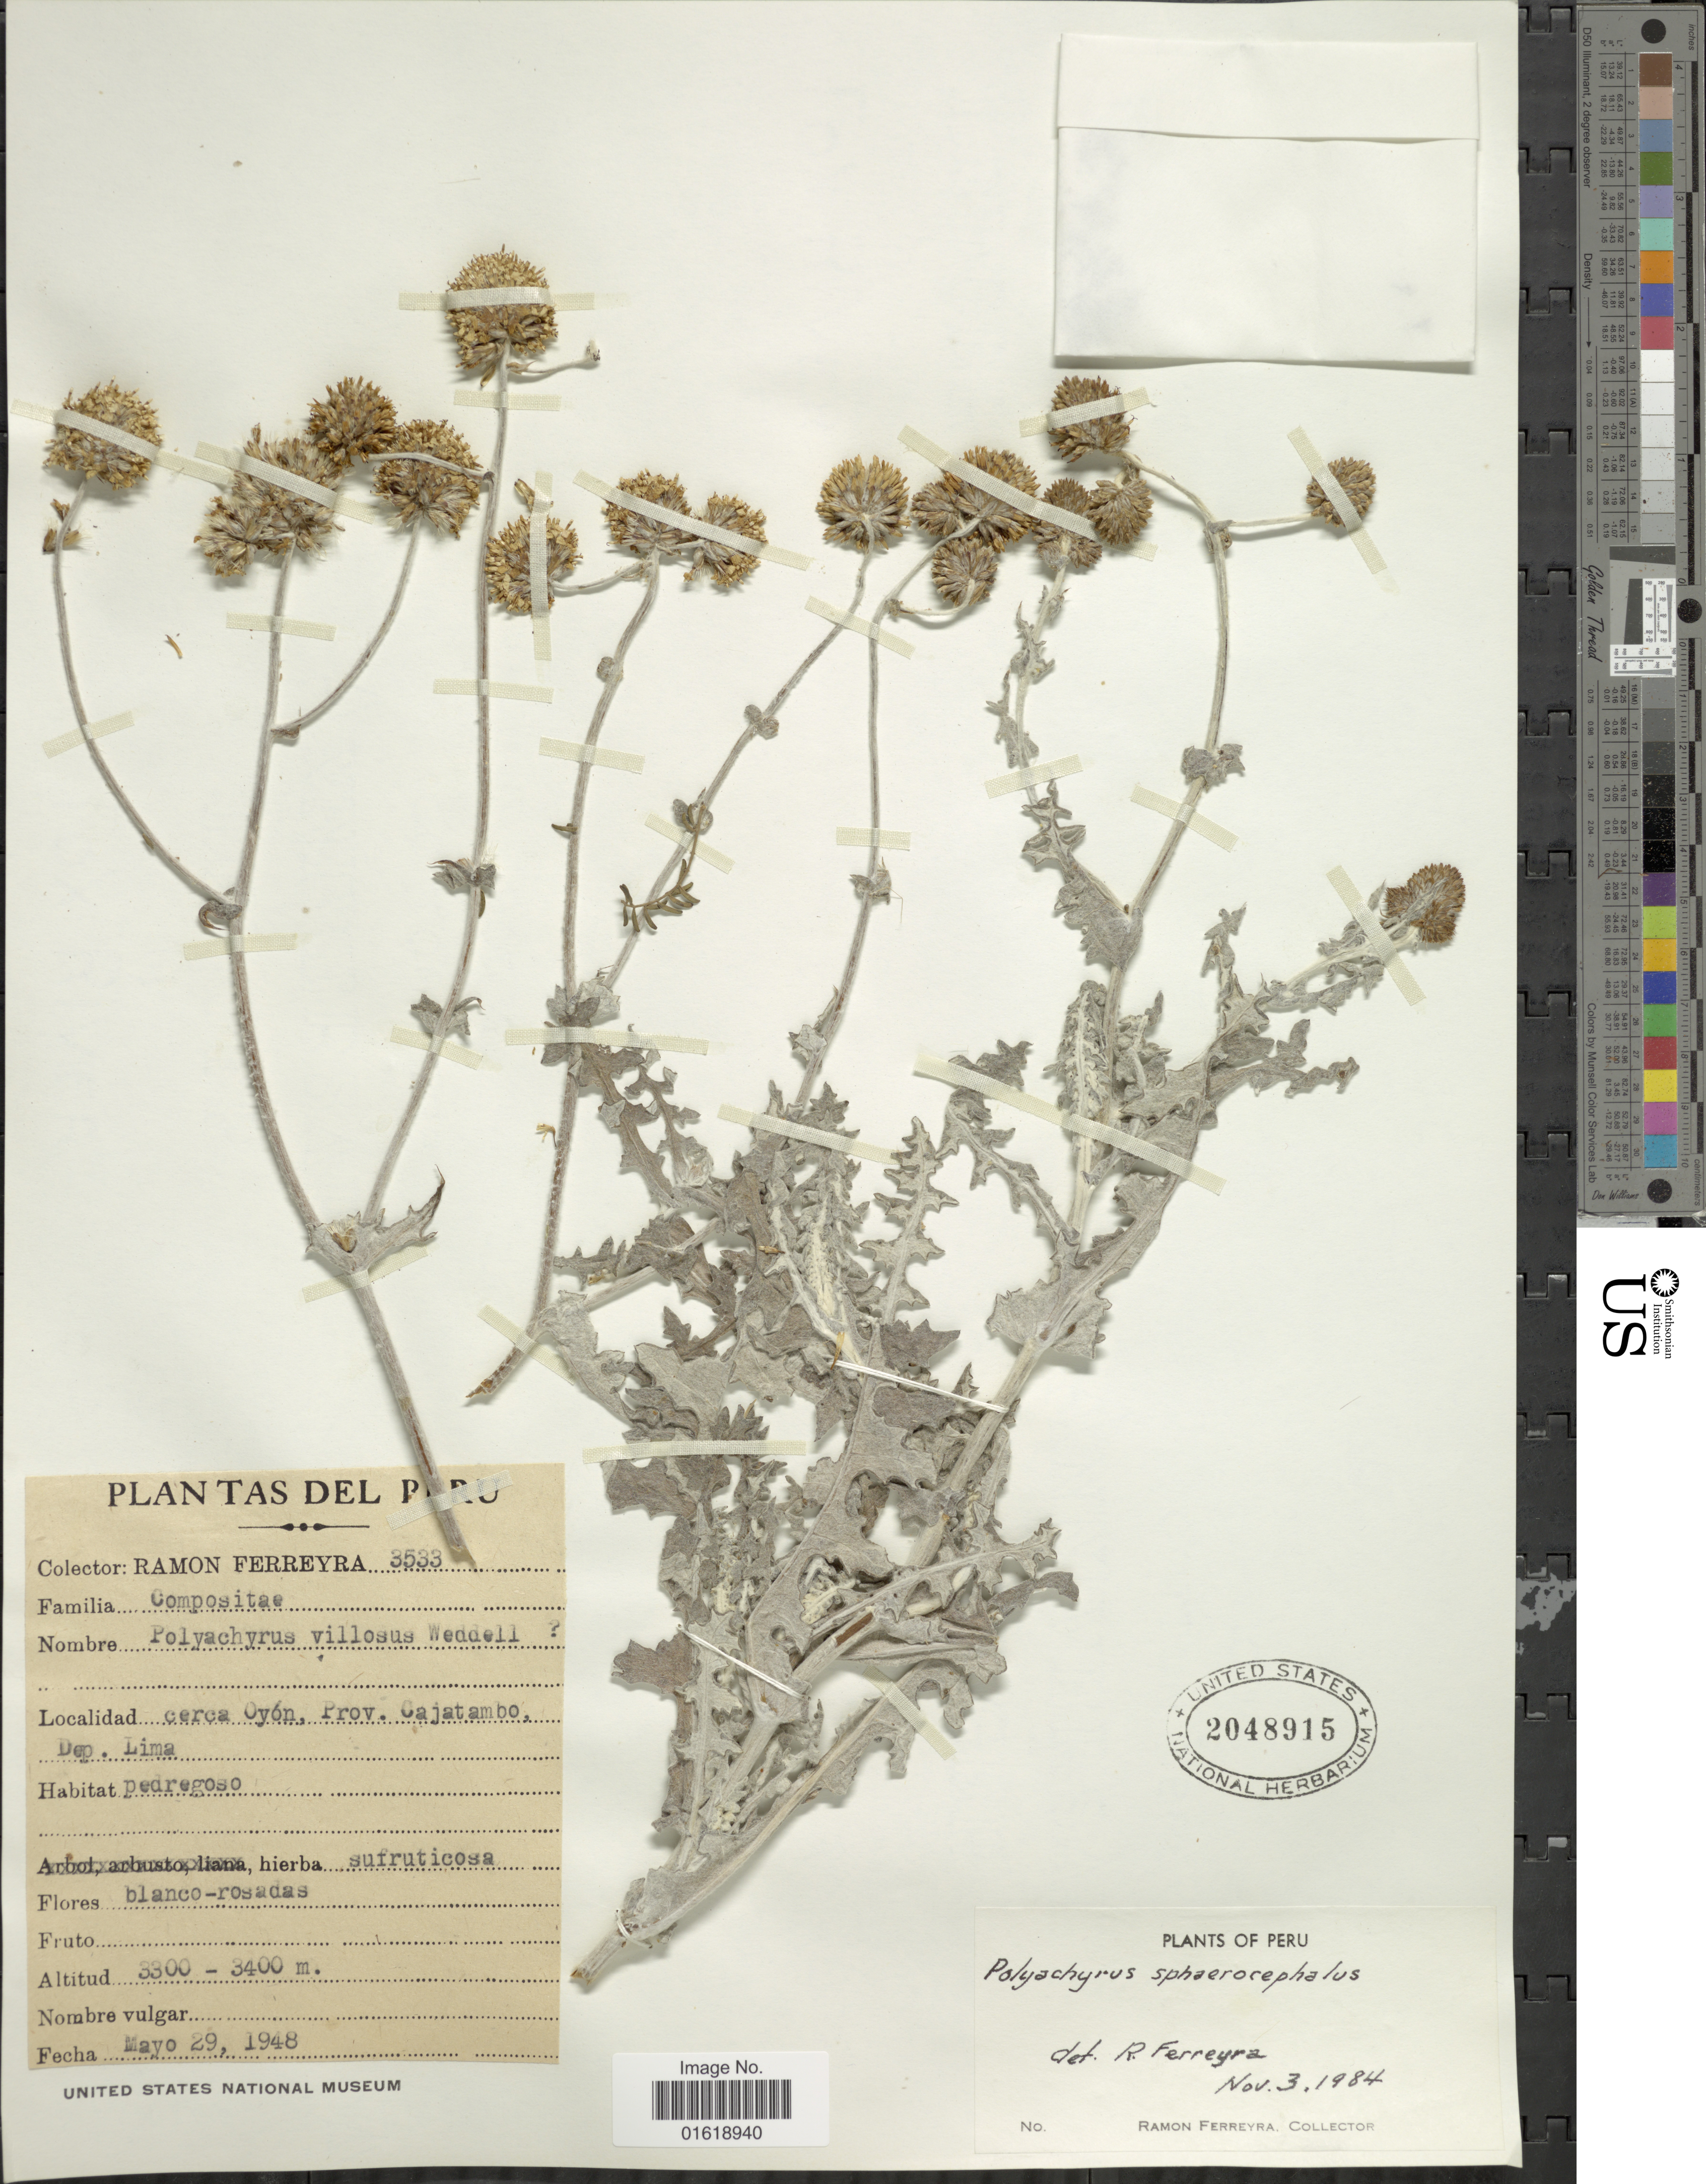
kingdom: Plantae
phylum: Tracheophyta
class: Magnoliopsida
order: Asterales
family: Asteraceae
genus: Polyachyrus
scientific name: Polyachyrus sphaerocephalus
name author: D. Don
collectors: R. A. Ferreyra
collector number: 3533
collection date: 1948-05-29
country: Peru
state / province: Lima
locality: Cerca Oyón, Prov. Cajatambo. Dep. Lima.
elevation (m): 3300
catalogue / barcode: US 2048915